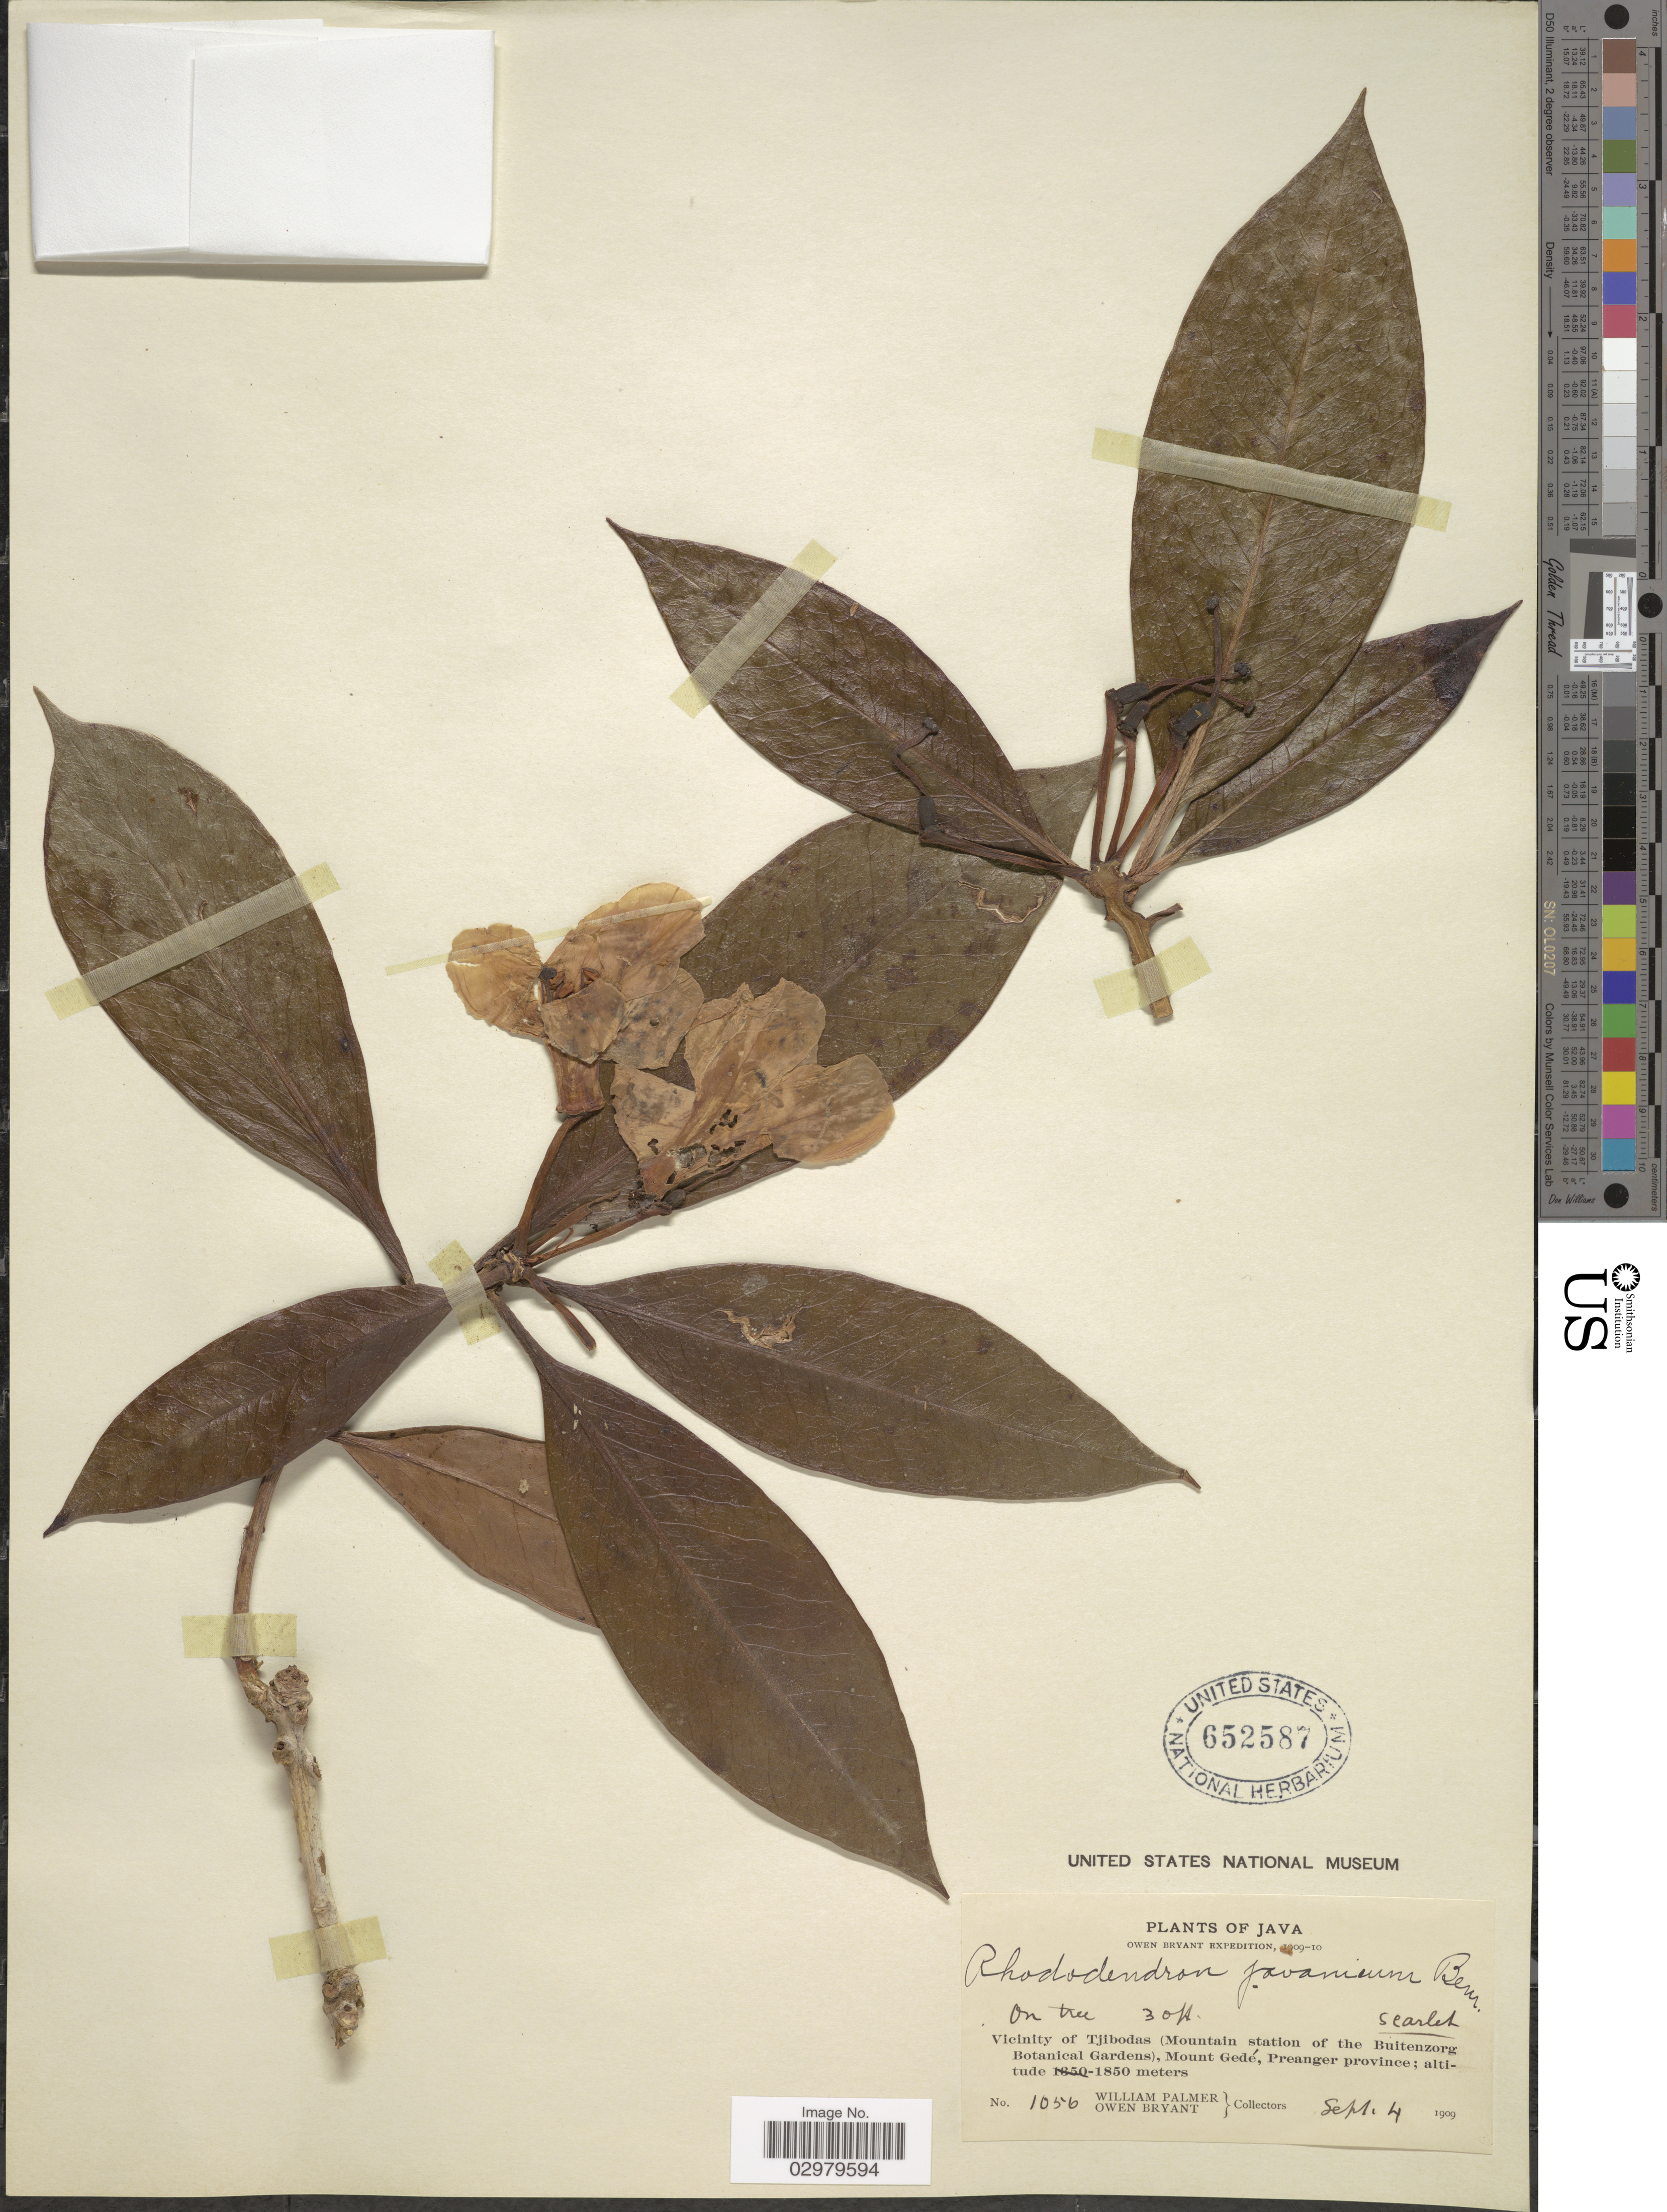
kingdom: Plantae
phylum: Tracheophyta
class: Magnoliopsida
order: Ericales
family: Ericaceae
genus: Rhododendron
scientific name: Rhododendron javanicum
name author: Benn.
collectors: W. Palmer & O. Bryant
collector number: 1056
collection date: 1909-09-04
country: Indonesia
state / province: Java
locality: Vicinity of Tjibodas (Mountain station of the Buitenzorg Botanical Gardens), Mount Gedé, Preanger province.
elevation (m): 1850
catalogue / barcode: US 652587